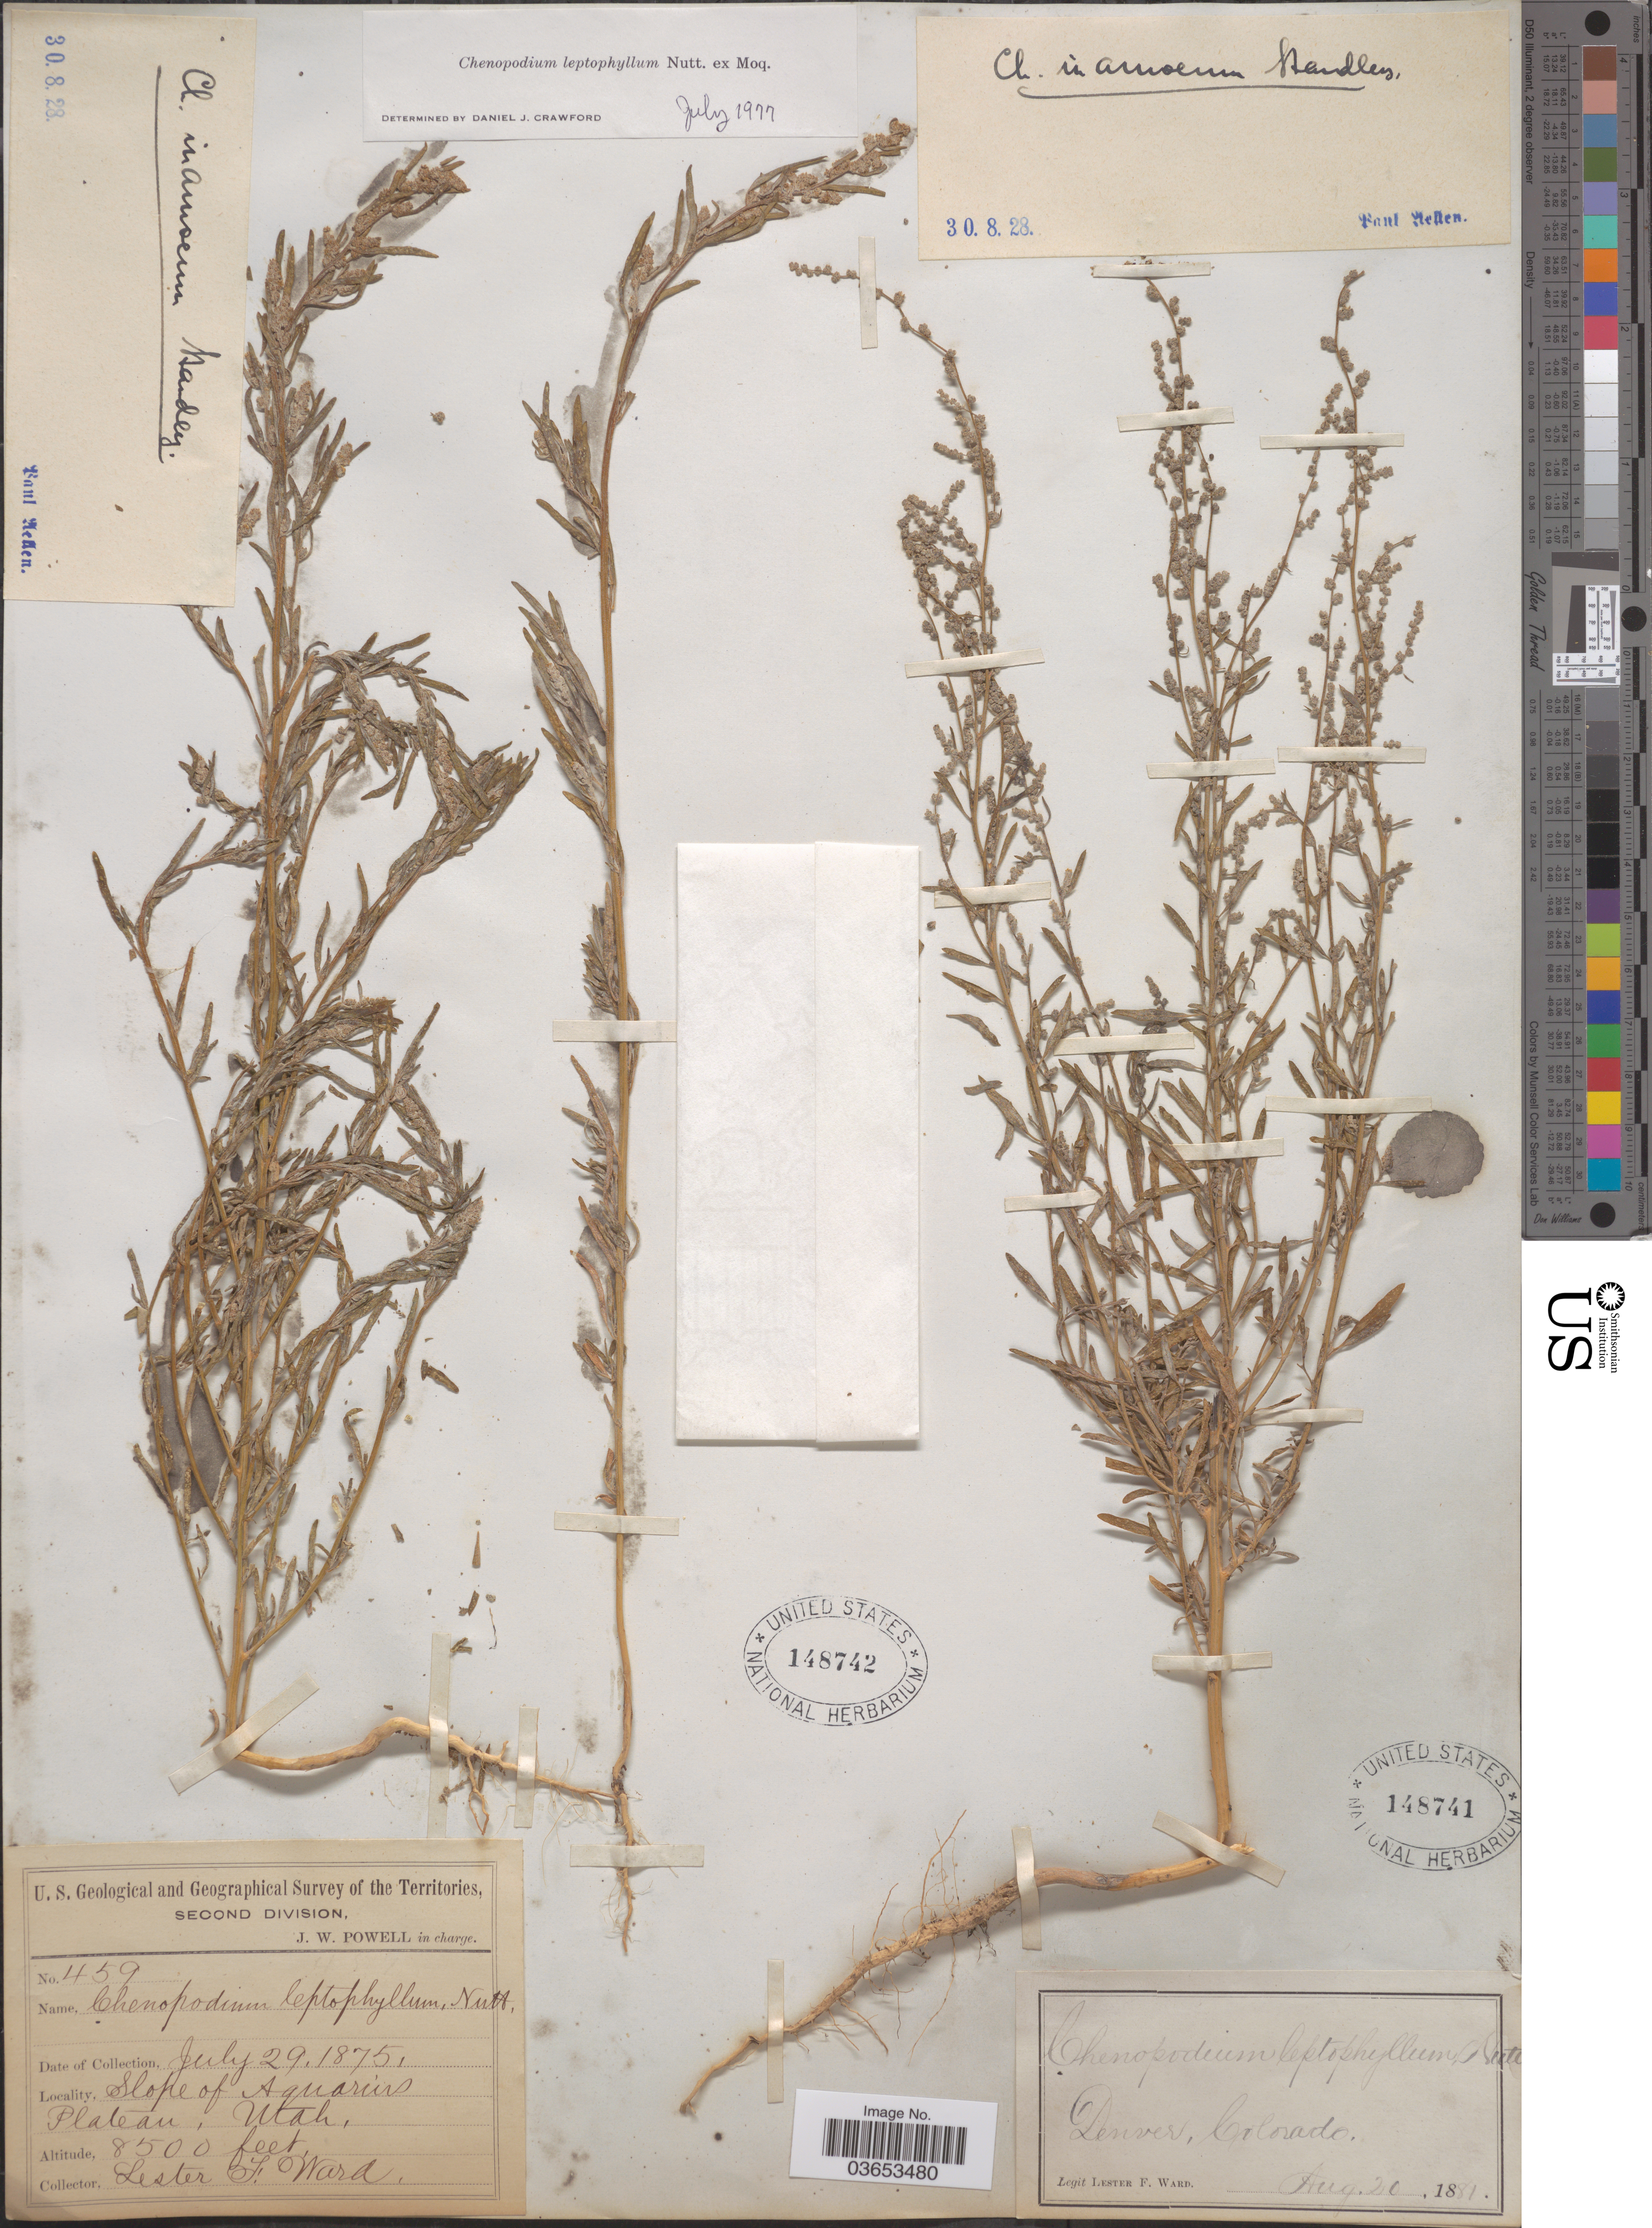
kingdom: Plantae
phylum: Tracheophyta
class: Magnoliopsida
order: Caryophyllales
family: Amaranthaceae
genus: Chenopodium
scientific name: Chenopodium leptophyllum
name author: (Moq.) Nutt. ex S. Watson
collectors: L. F. Ward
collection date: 1881-08-20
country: United States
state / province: Colorado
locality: Denver.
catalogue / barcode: US 148741-2